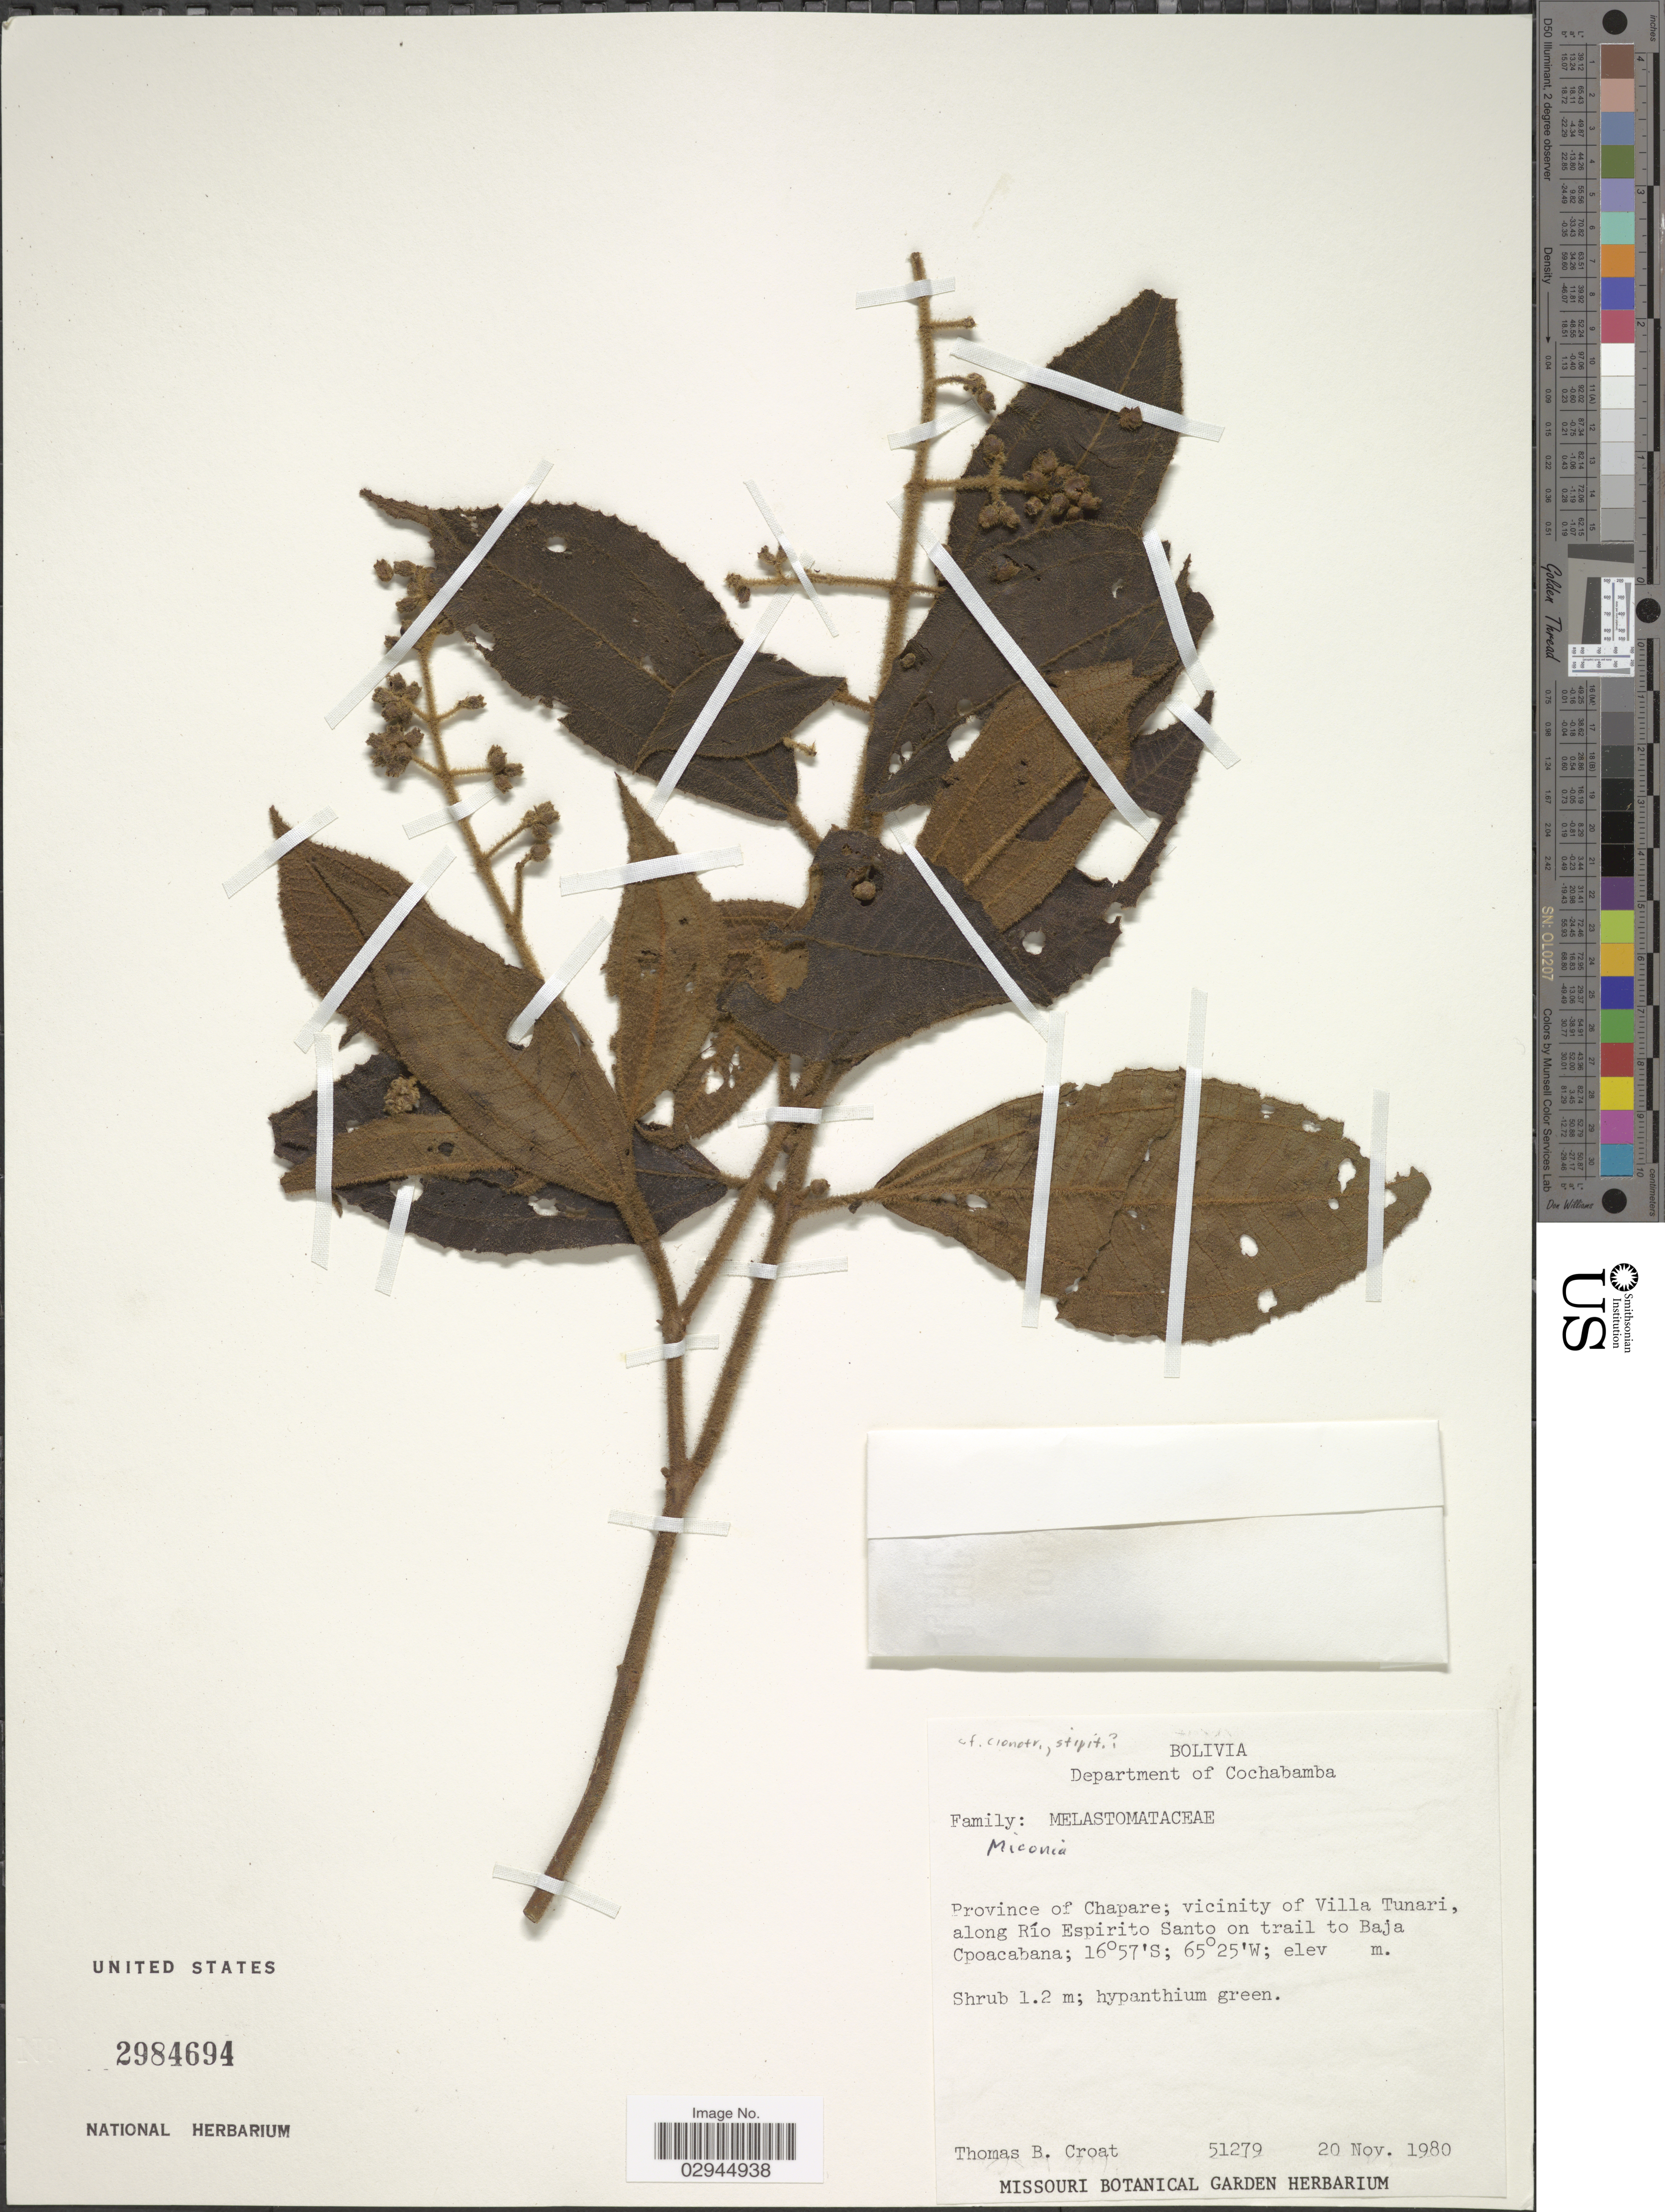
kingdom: Plantae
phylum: Tracheophyta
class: Magnoliopsida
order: Myrtales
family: Melastomataceae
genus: Miconia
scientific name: Miconia sp.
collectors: T. B. Croat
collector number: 51279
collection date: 1980-11-20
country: Bolivia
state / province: Cochabamba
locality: Department of Cochabamba. Province of Chapare; vicinity of Villa Tunari, along Río Espirito Santo on trail to Baja Cpoacabana.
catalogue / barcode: US 2984694